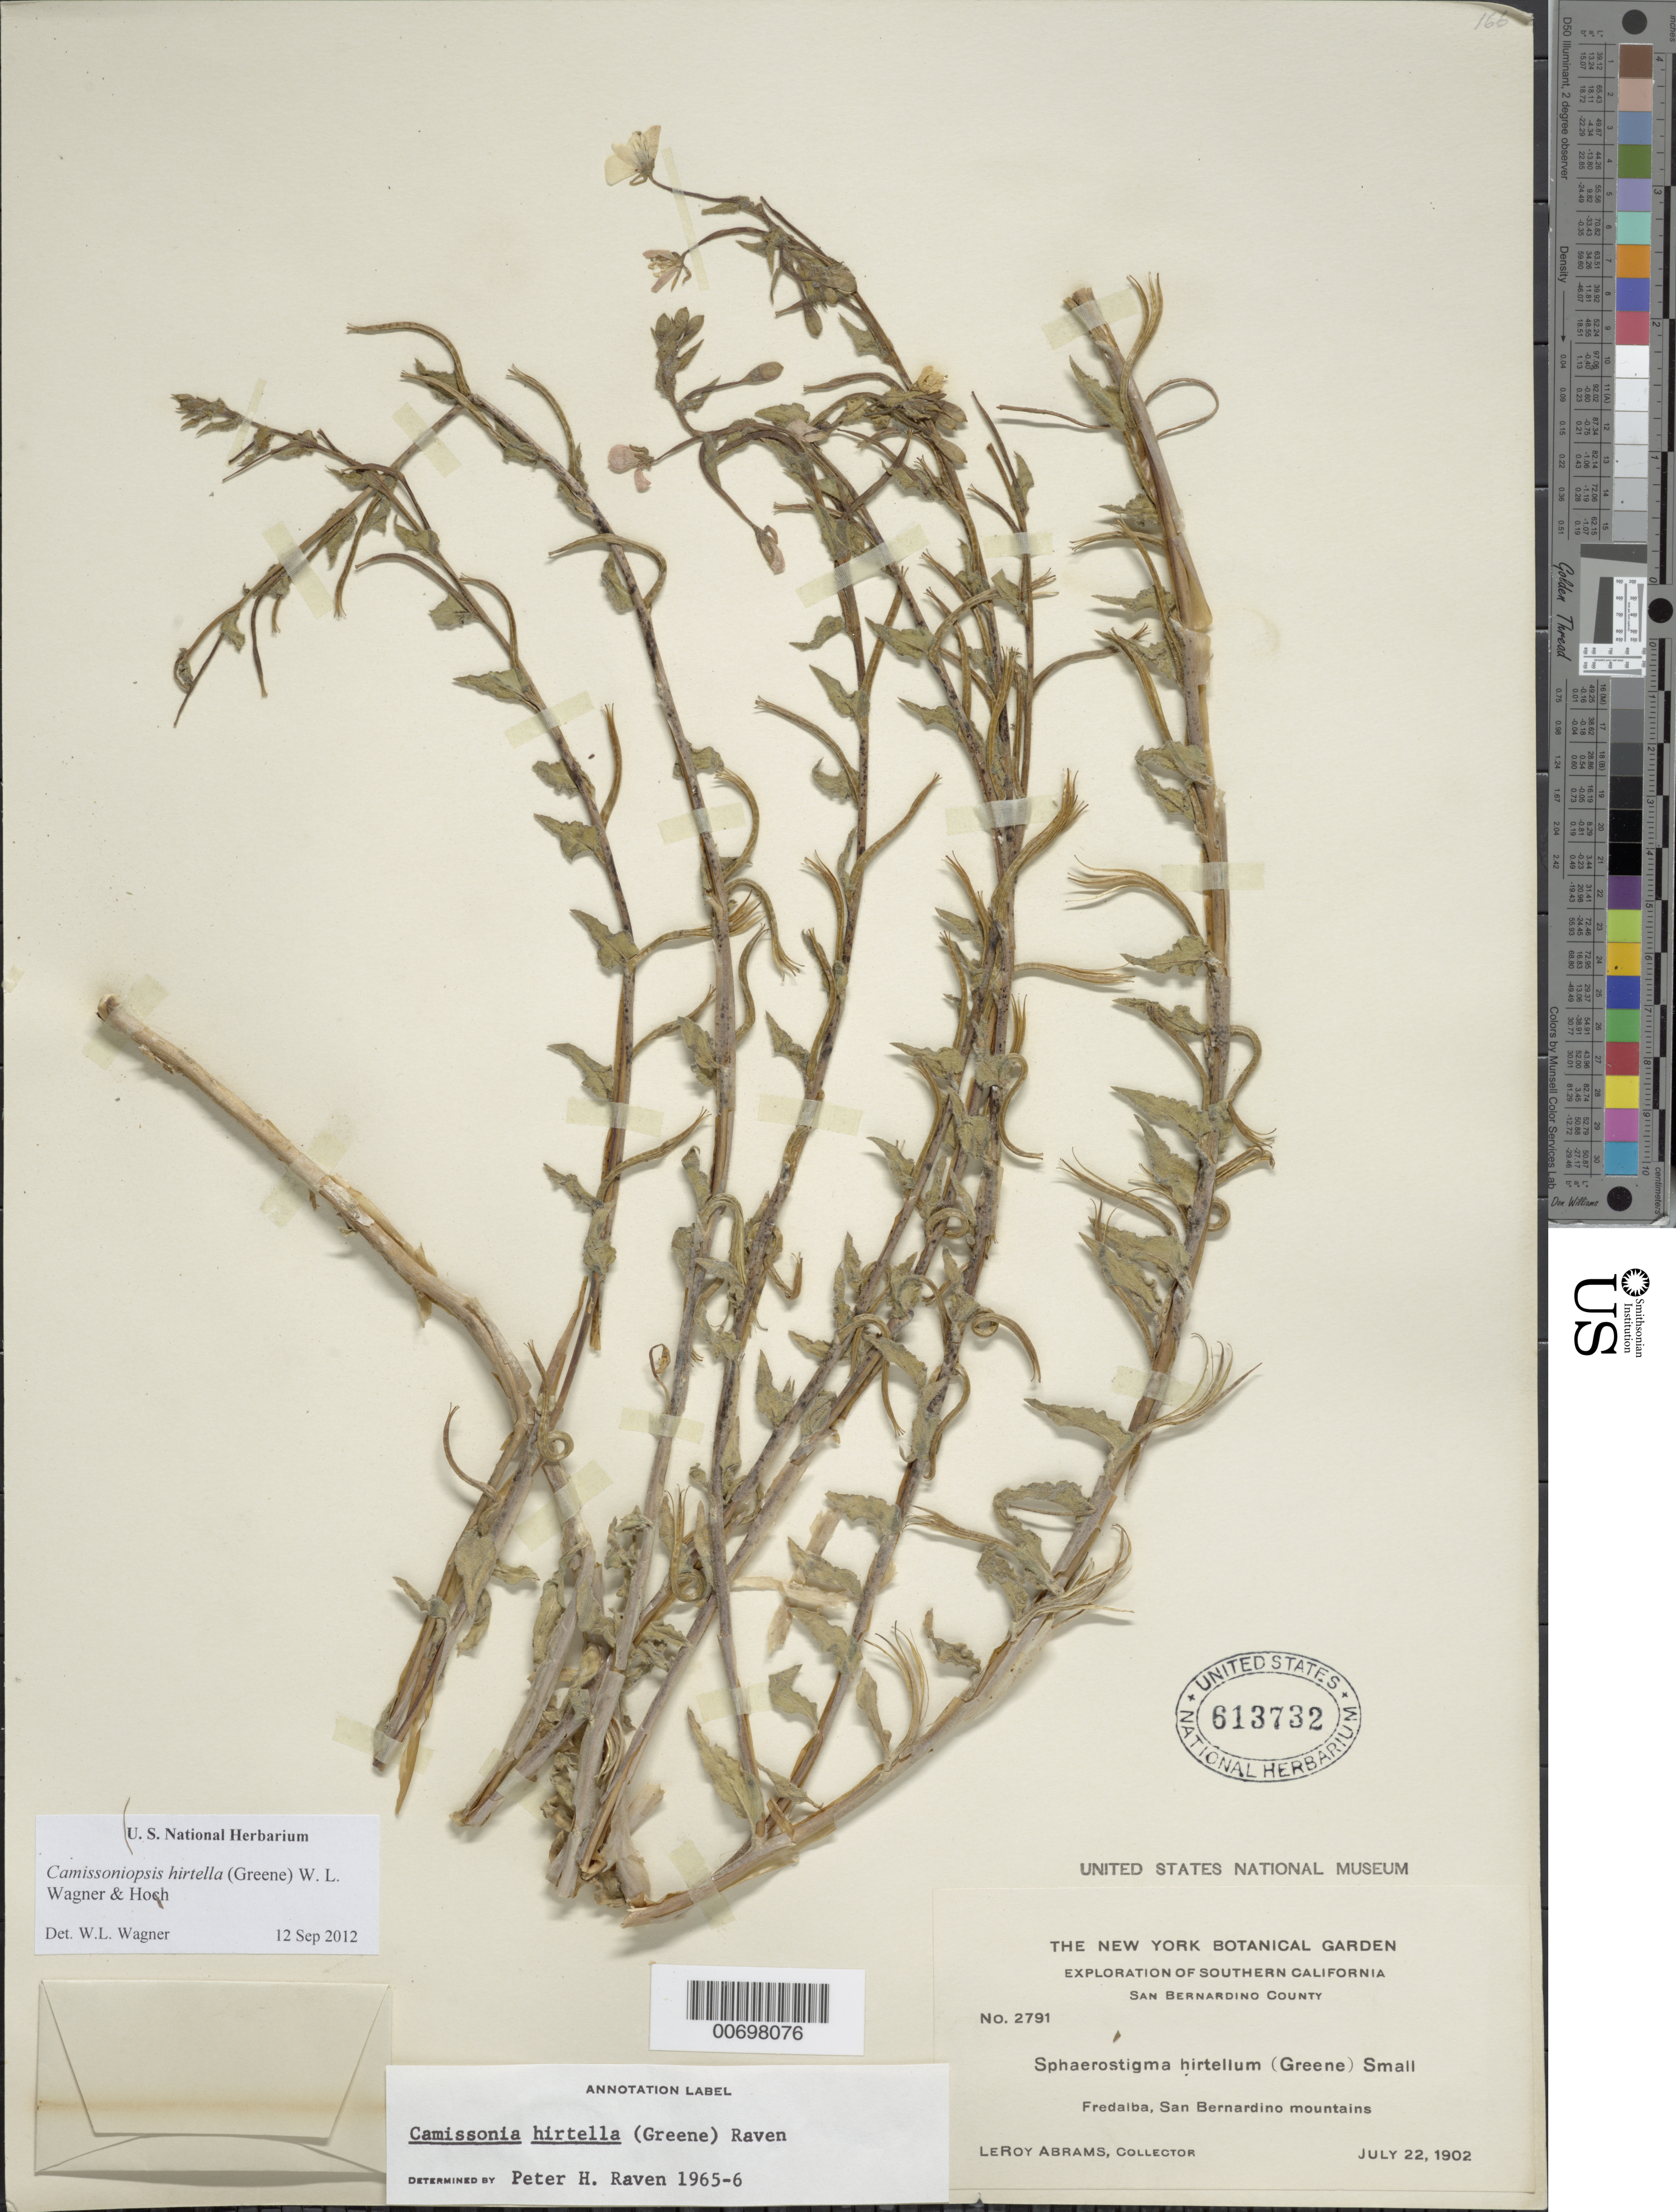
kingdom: Plantae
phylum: Tracheophyta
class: Magnoliopsida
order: Myrtales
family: Onagraceae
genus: Camissoniopsis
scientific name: Camissoniopsis hirtella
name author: (Greene) W.L. Wagner & Hoch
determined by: Wagner, W. L., (BOT), Smithsonian Institution - National Museum of Natural History (UNITED STATES)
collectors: L. Abrams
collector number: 2791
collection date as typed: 22 Jul 1902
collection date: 1902-07-22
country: United States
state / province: California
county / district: San Bernardino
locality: Fredalba, San Bernardino Mts.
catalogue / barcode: US 613732